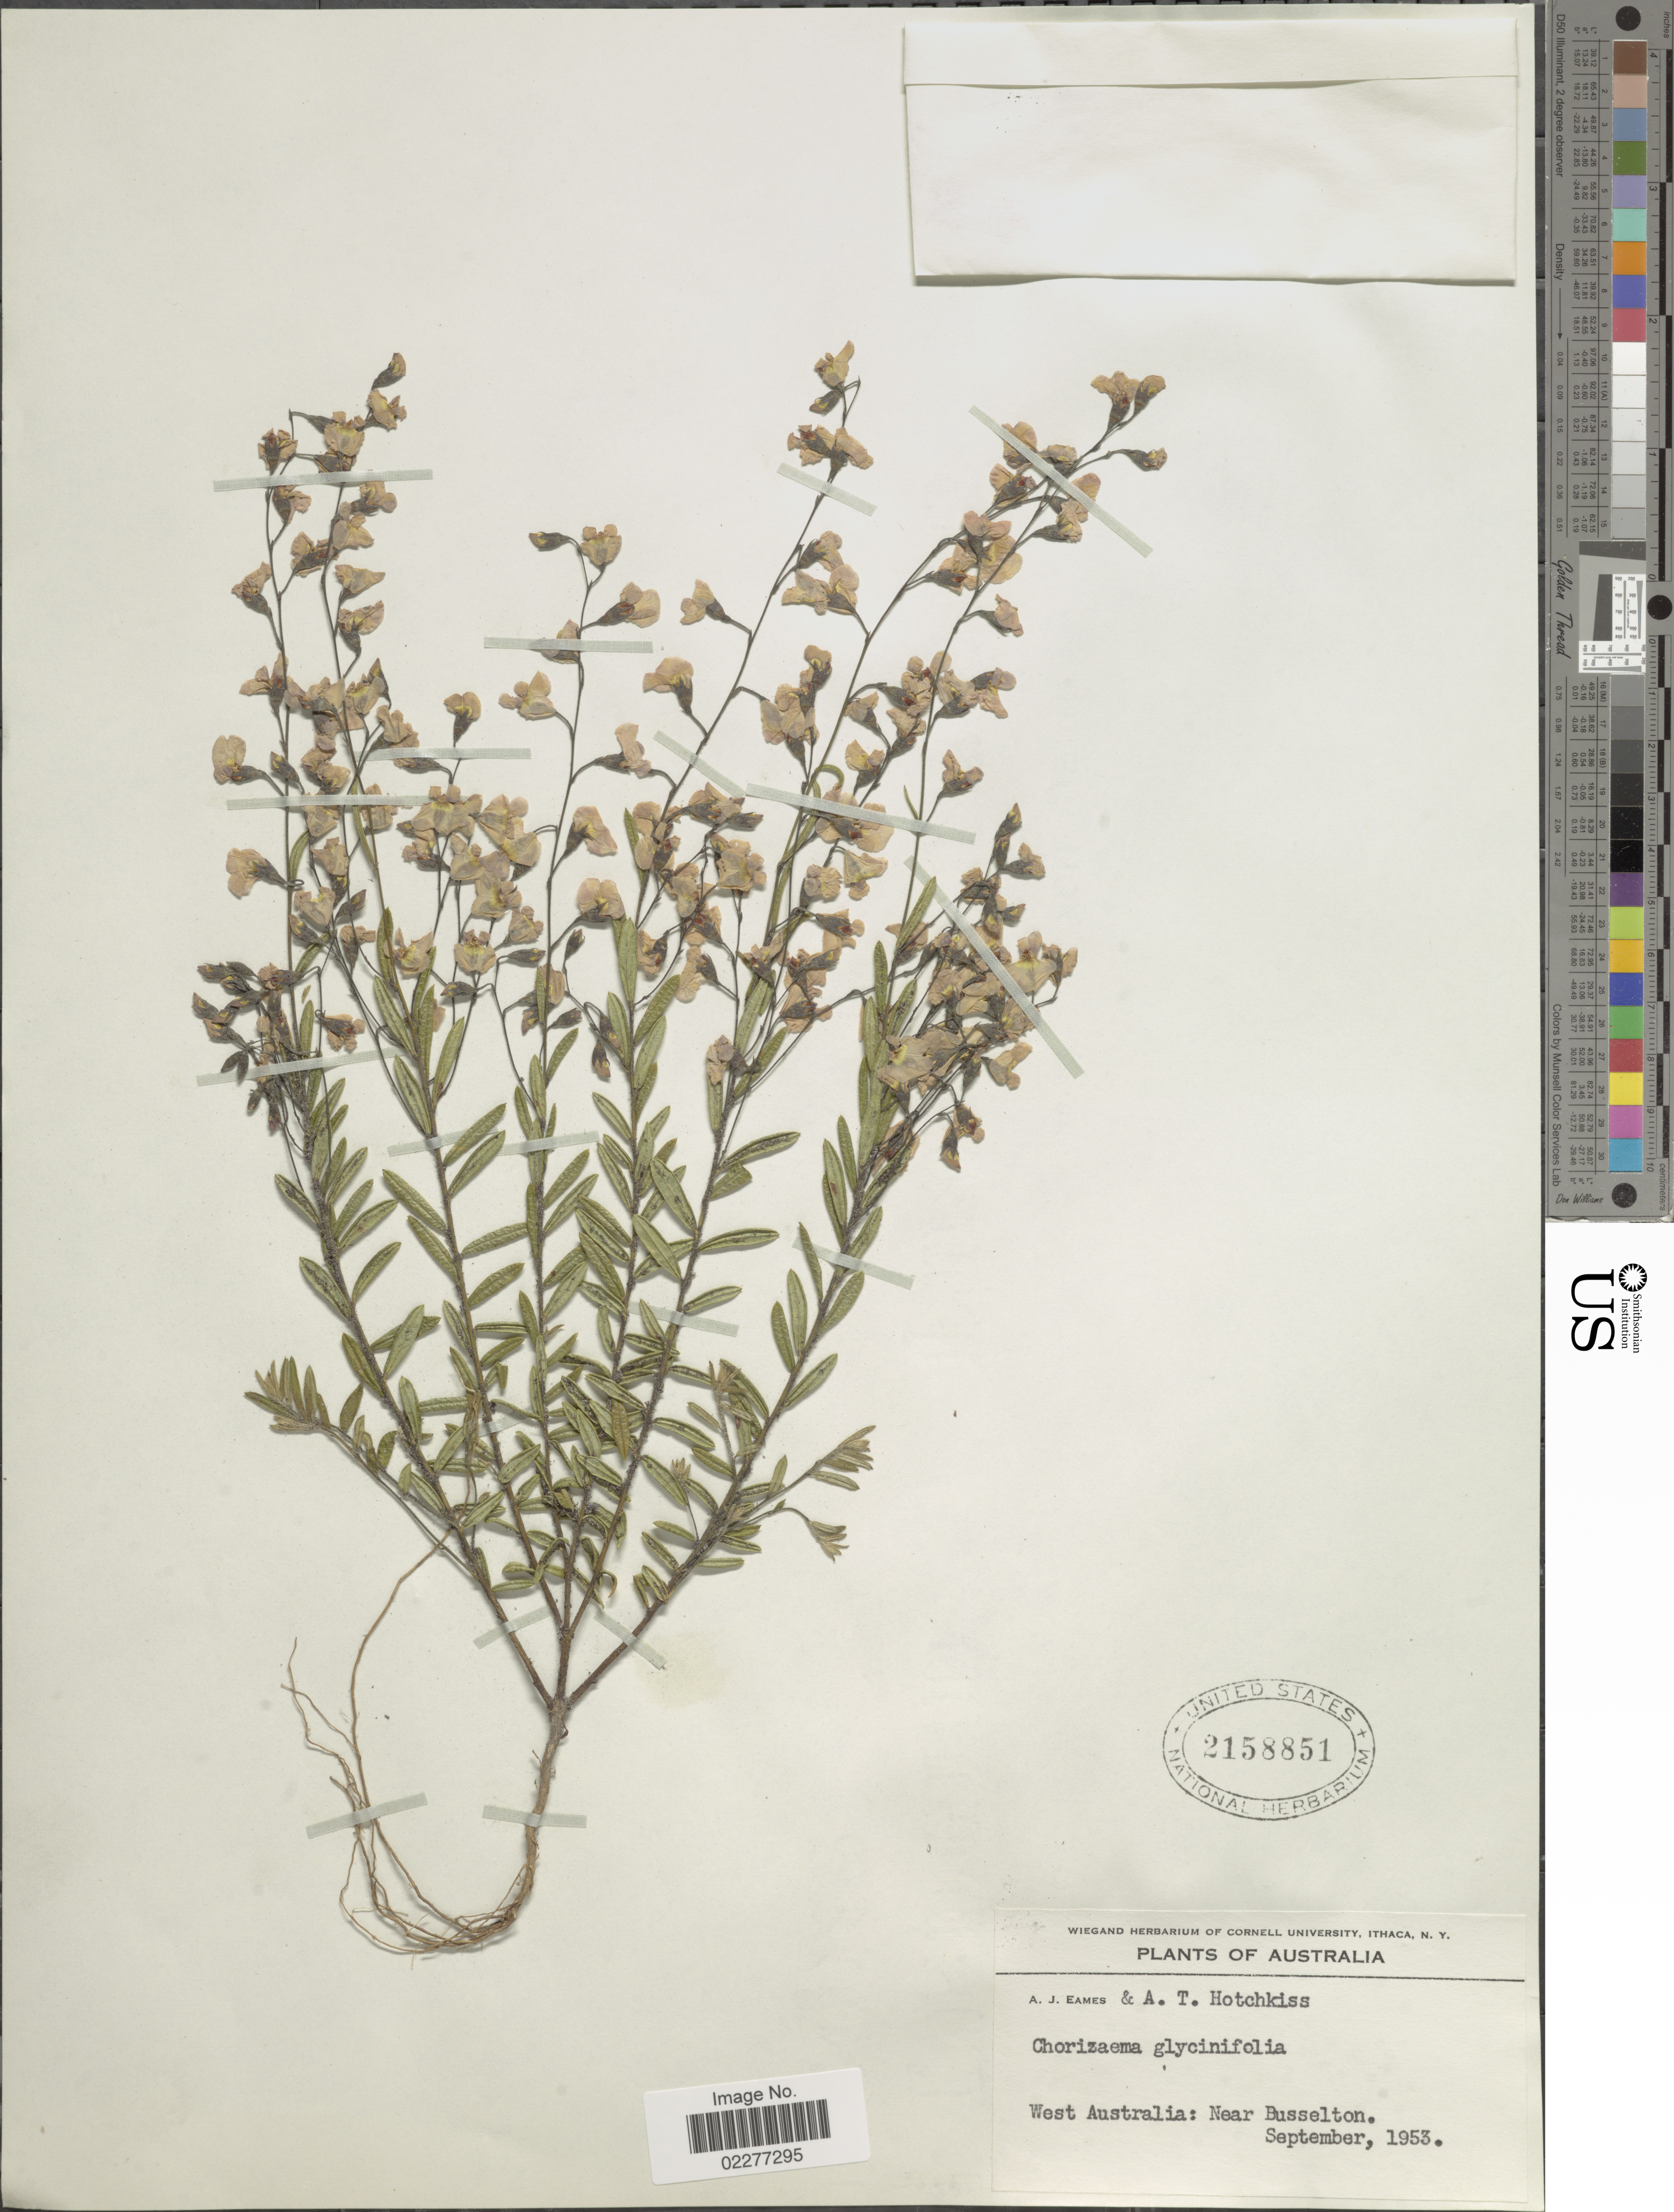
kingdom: Plantae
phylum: Tracheophyta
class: Magnoliopsida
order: Fabales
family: Fabaceae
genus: Chorizema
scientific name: Chorizema glycinifolium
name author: (Sm.) Druce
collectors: A. J. Eames & A. Hotchkiss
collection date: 1953-09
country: Australia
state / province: Western Australia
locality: Near Busselton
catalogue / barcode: US 2158851